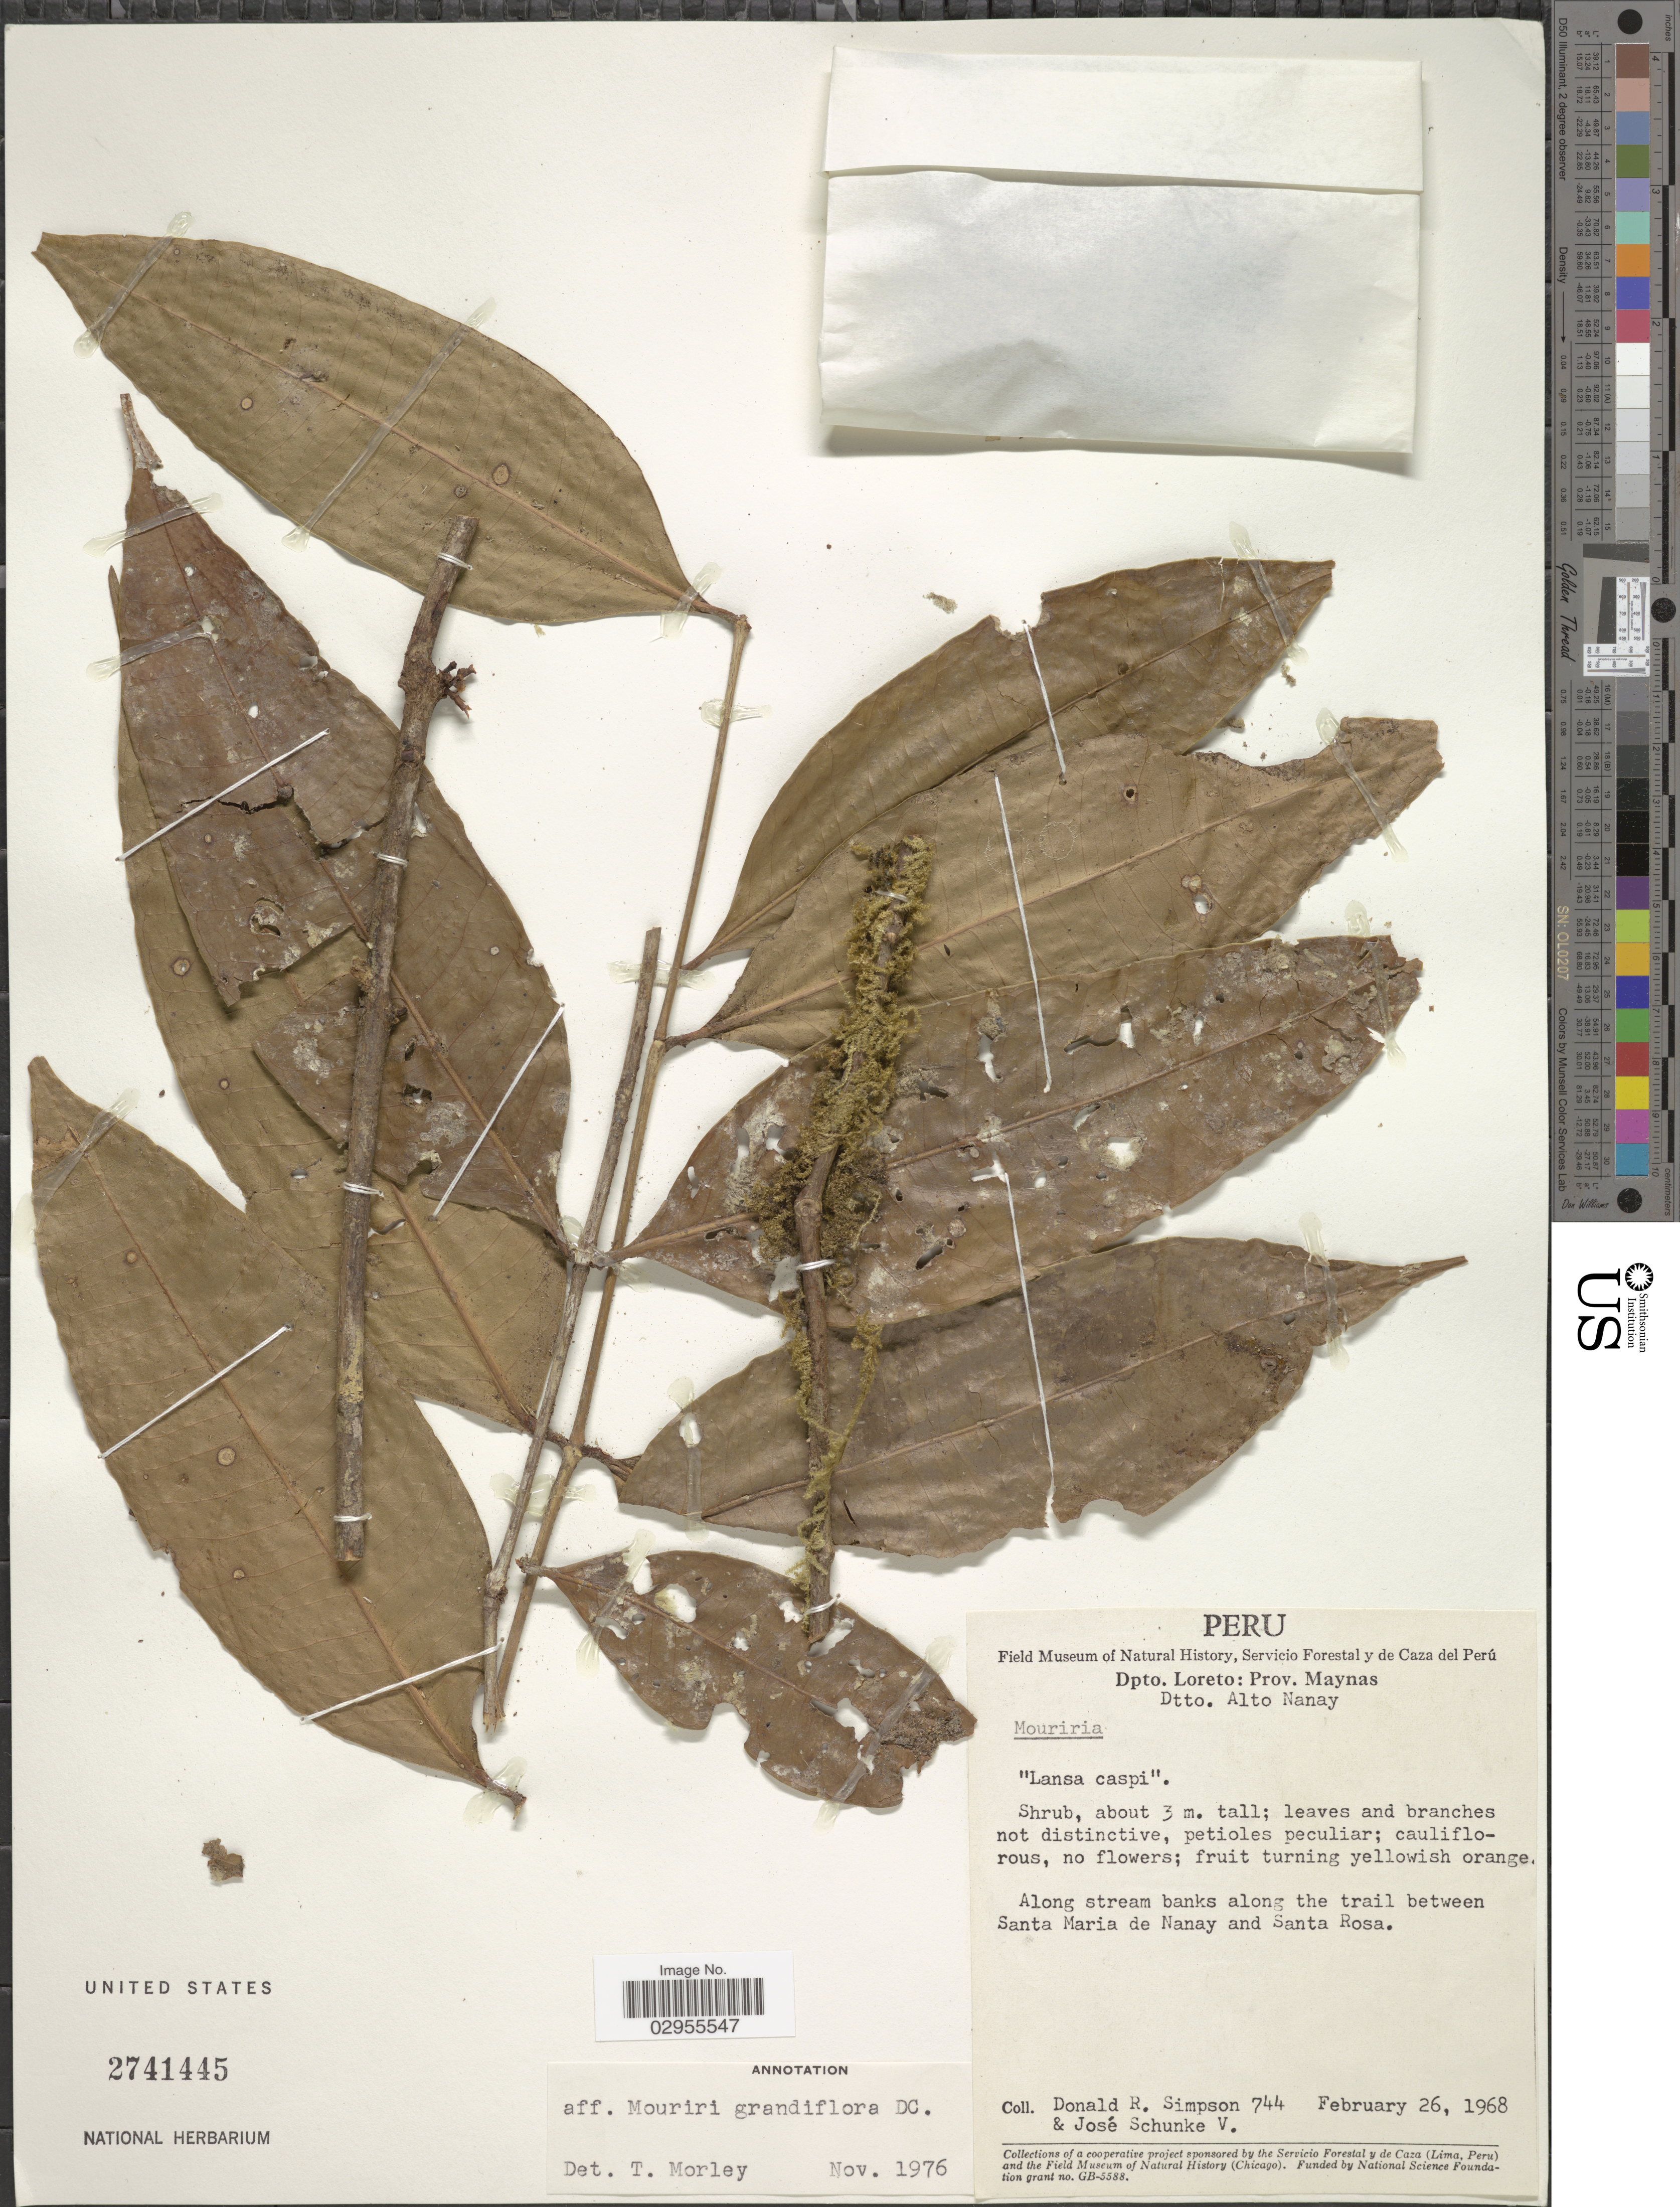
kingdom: Plantae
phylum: Tracheophyta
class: Magnoliopsida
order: Myrtales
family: Melastomataceae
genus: Mouriri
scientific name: Mouriri grandiflora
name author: DC.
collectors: D. R. Simpson & J. Schunke Vigo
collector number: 744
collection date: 1968-02-26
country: Peru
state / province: Loreto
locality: Dpto. Loreto: Prov. Maynas. Dtto. Alto Nanay. Along stream banks along the trail between Santa Maria de Nanay and Santa Rosa.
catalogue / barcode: US 2741445